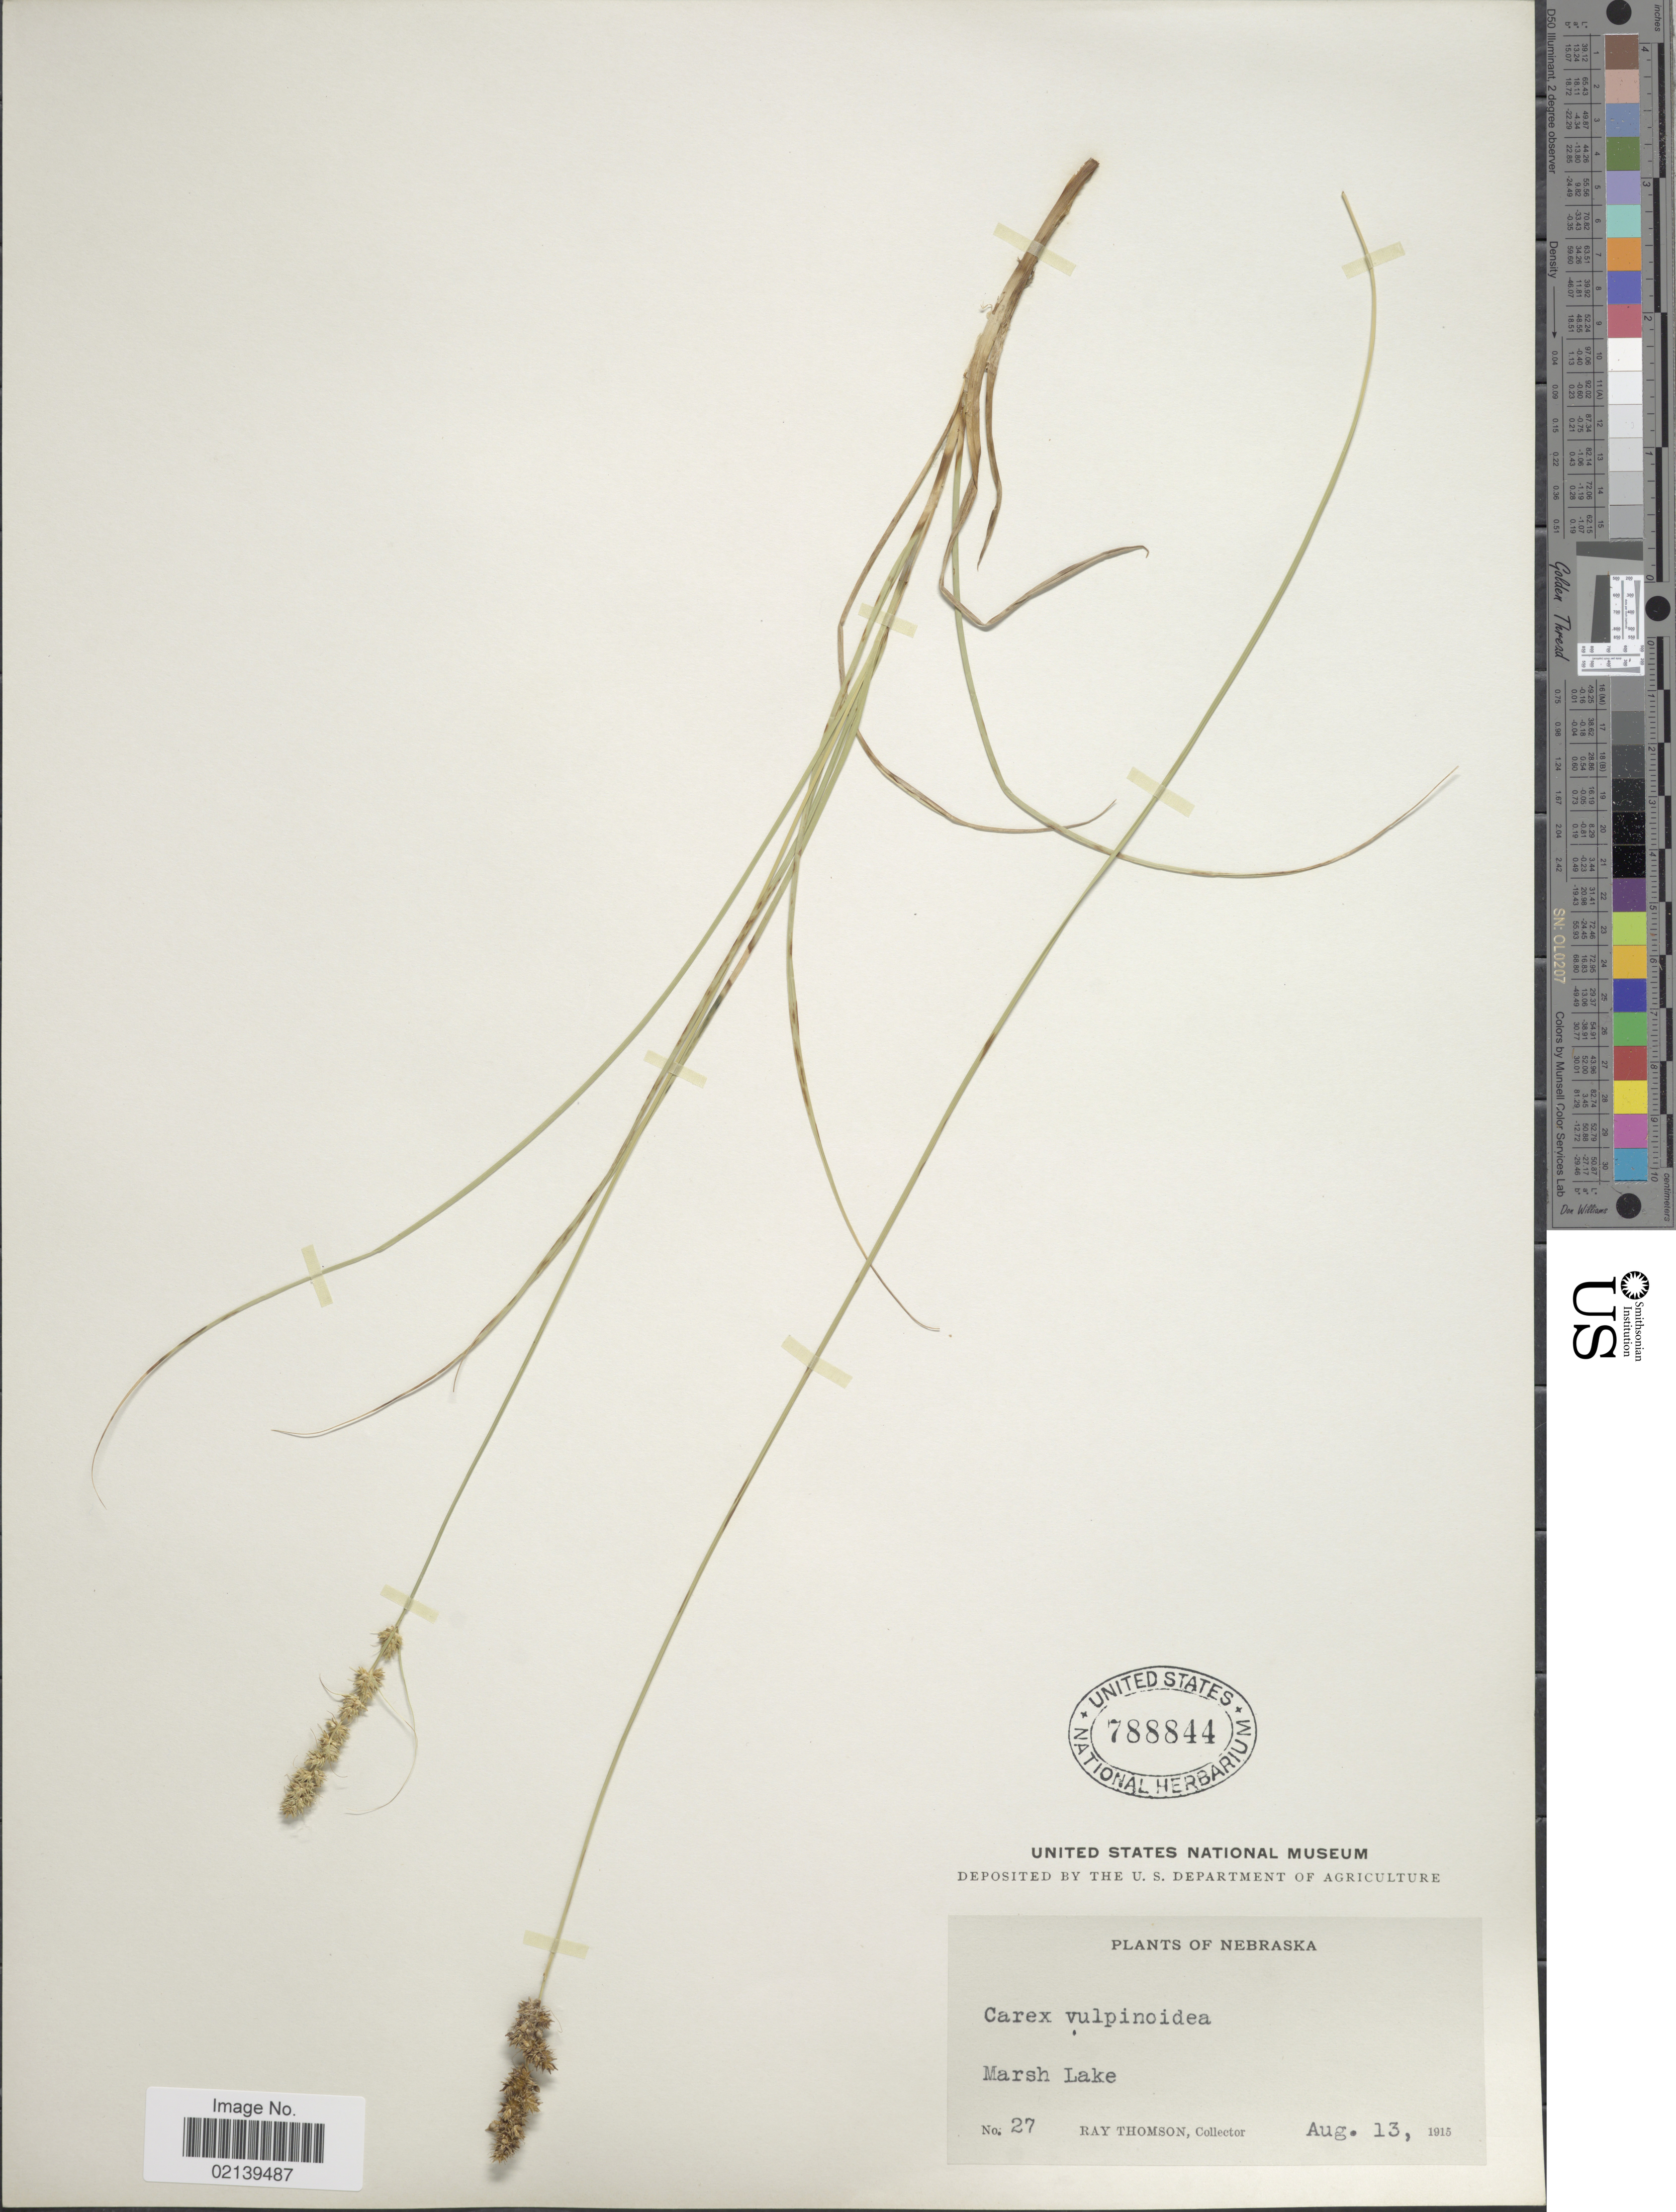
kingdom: Plantae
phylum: Tracheophyta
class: Liliopsida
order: Poales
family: Cyperaceae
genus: Carex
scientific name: Carex vulpinoidea Michx.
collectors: R. Thomson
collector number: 27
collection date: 1915-08-13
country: United States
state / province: Nebraska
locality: Marsh Lake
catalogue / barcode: US 788844